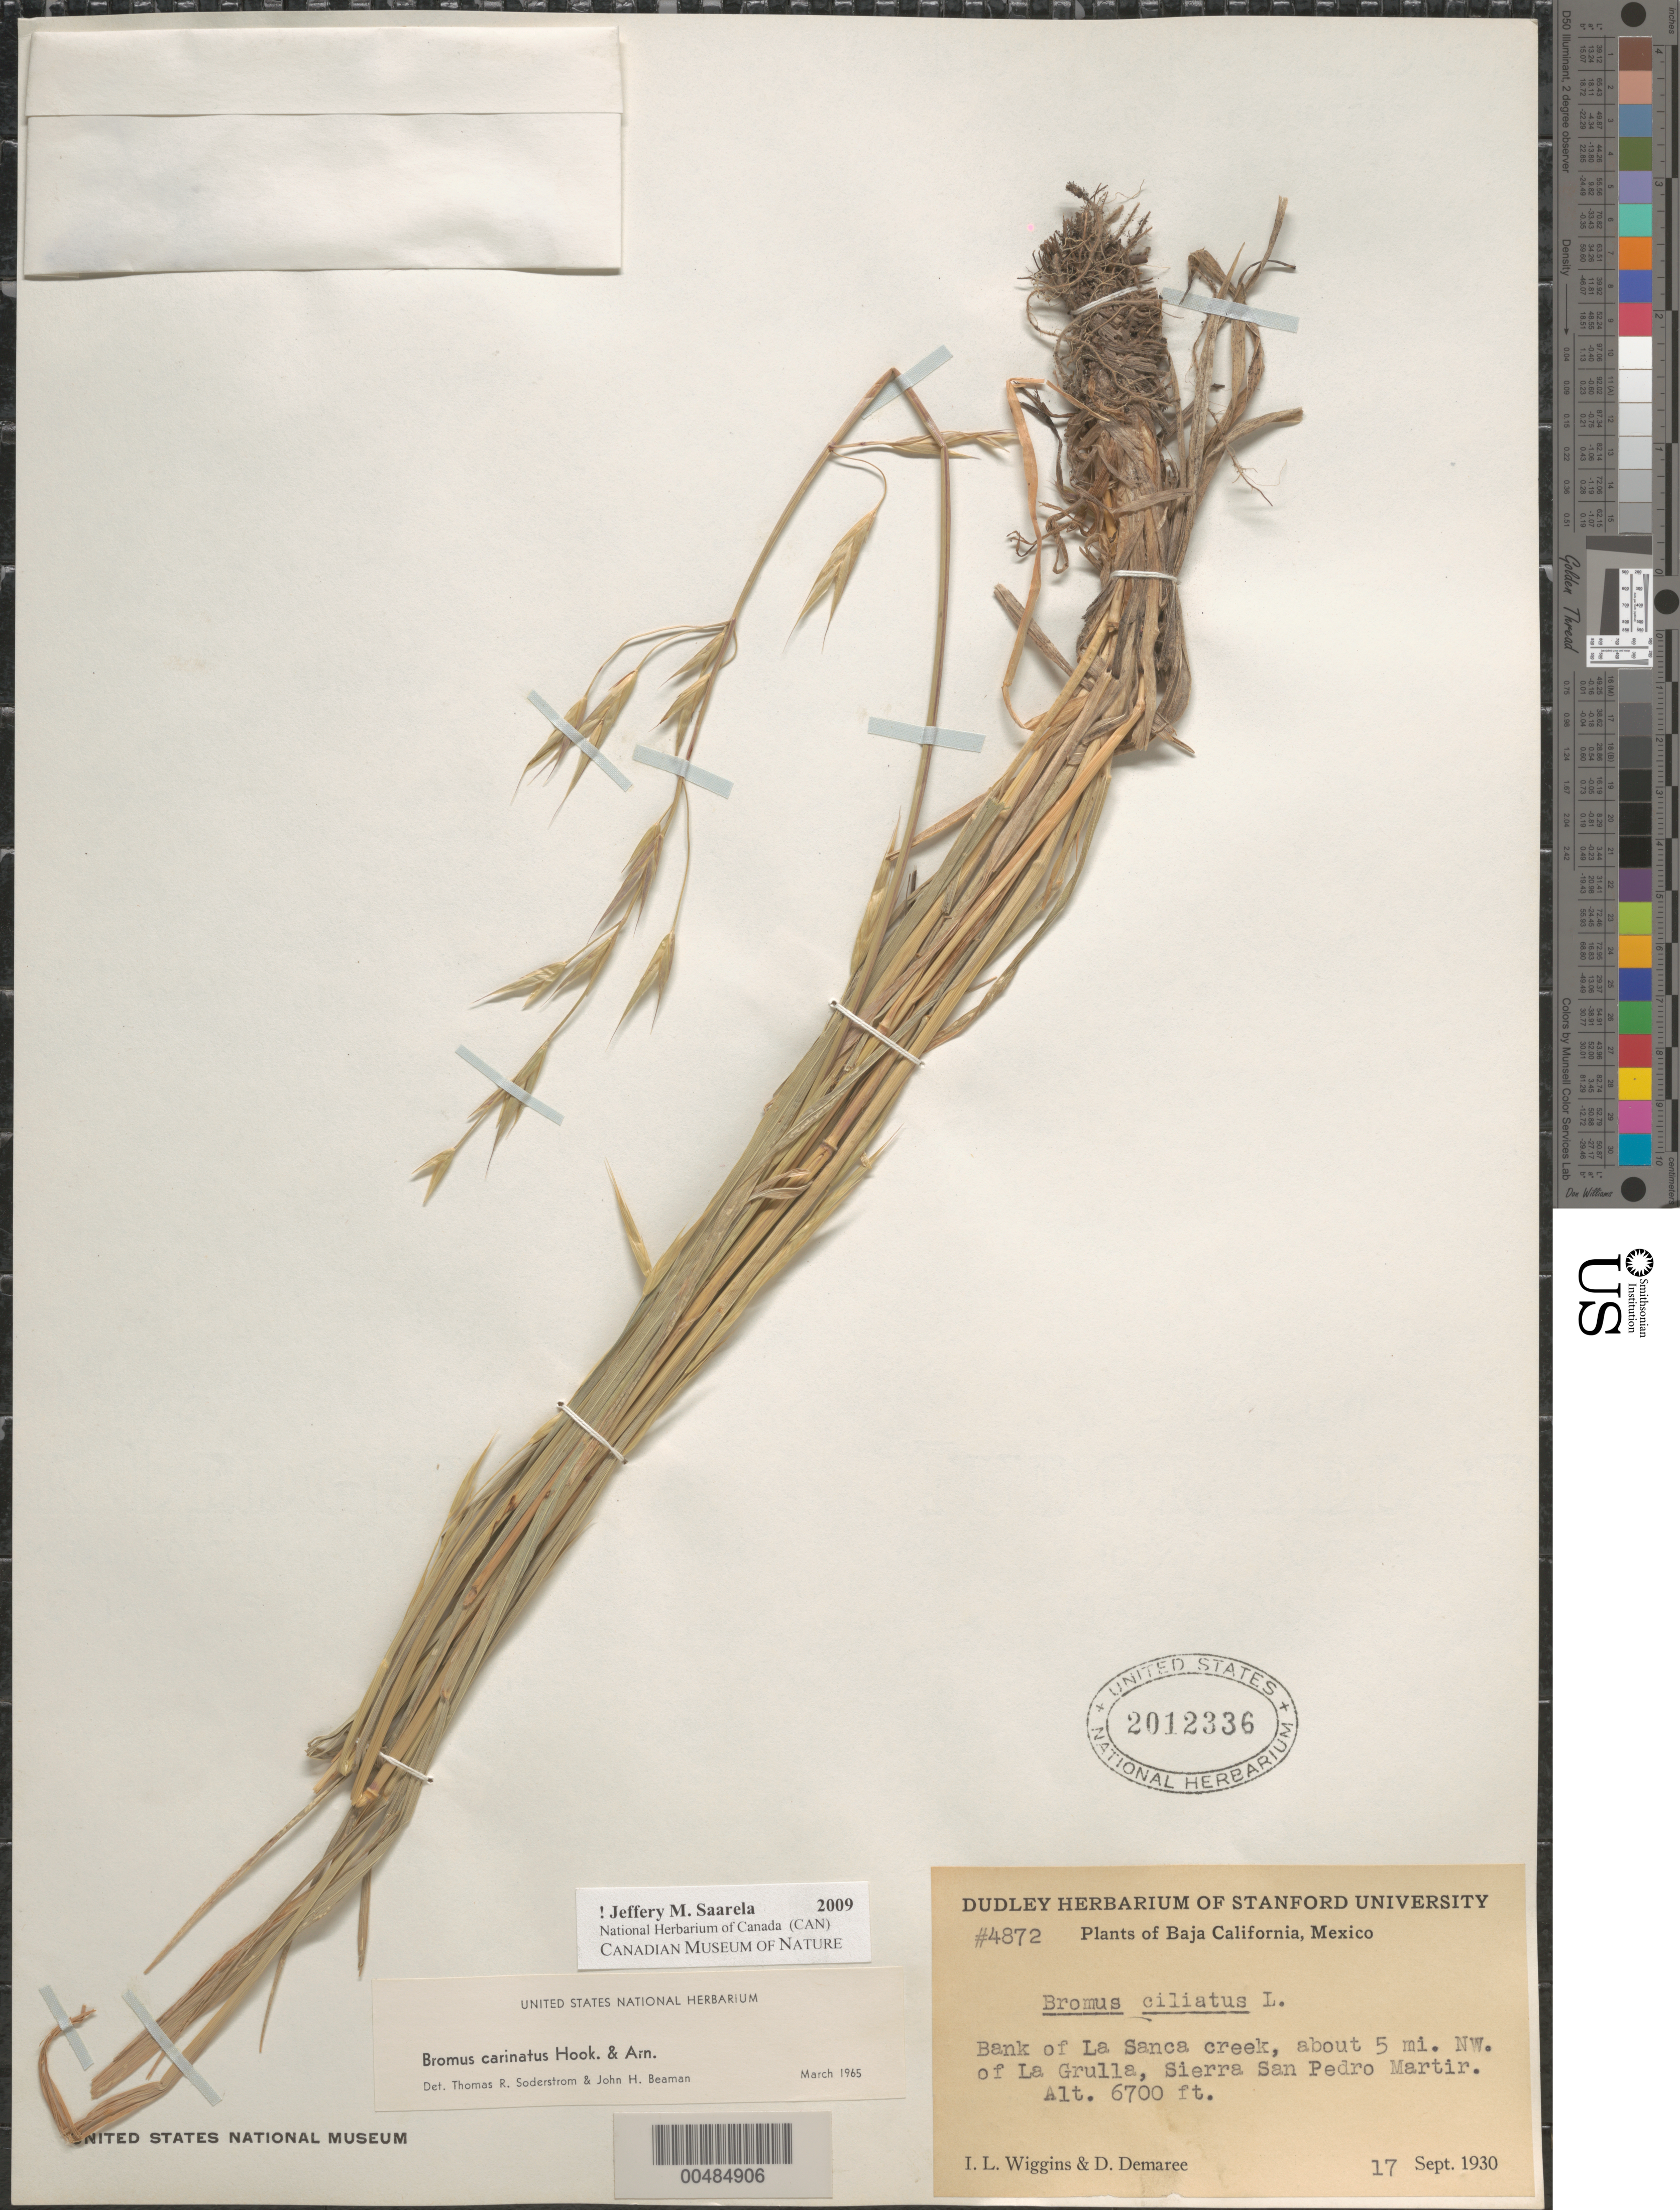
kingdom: Plantae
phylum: Tracheophyta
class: Liliopsida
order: Poales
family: Poaceae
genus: Bromus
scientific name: Bromus carinatus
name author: Hook. & Arn.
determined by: Soderstrom, T. R.; Beaman, J. H.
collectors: I. L. Wiggins & D. Demaree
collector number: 4872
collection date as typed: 17 Sep 1930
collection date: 1930-09-17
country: Mexico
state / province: Baja California Norte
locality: Bank of La Sanca Creek, about 5 mi NW of La Grulla, Sierra San Pedro Martir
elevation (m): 2042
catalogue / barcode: US 2012336